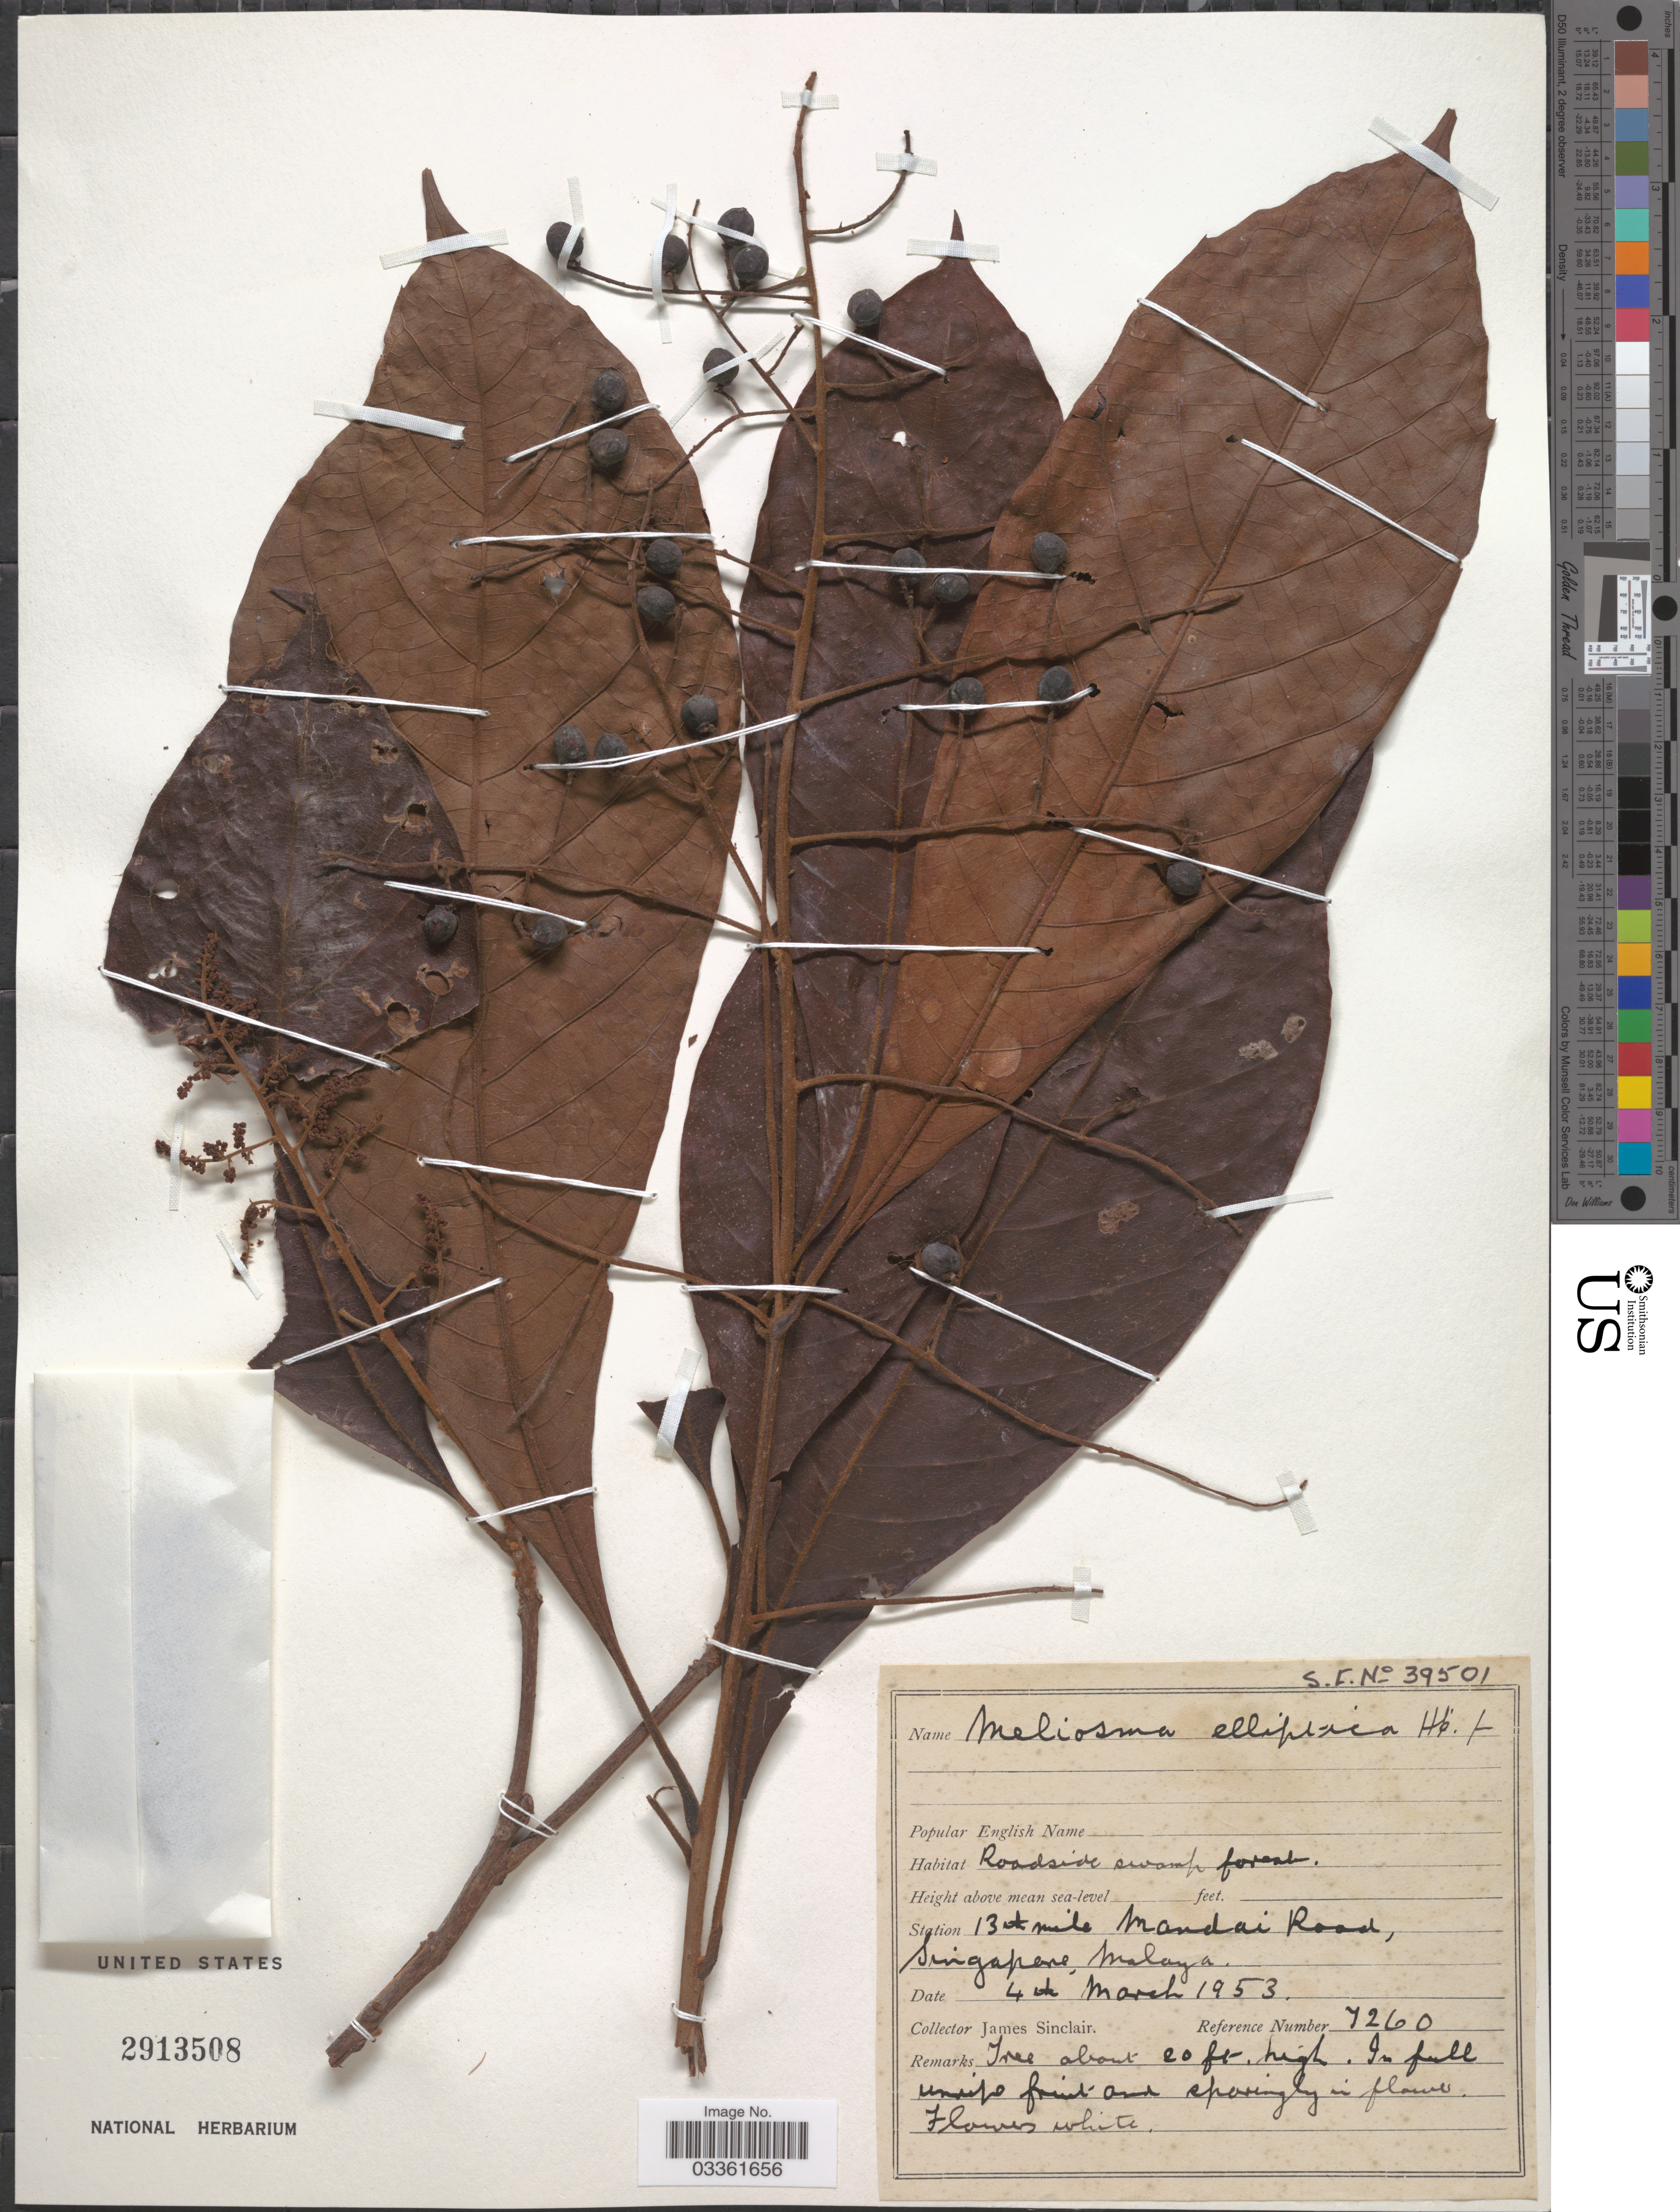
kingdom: Plantae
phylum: Tracheophyta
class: Magnoliopsida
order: Proteales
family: Sabiaceae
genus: Meliosma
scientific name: Meliosma ellipticifolia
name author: Cuatrec.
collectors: J. Sinclair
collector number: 7260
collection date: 1953-03-04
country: Singapore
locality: Station 13th mile Mandai Road, Singapore, Malaya.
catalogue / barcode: US 2913508